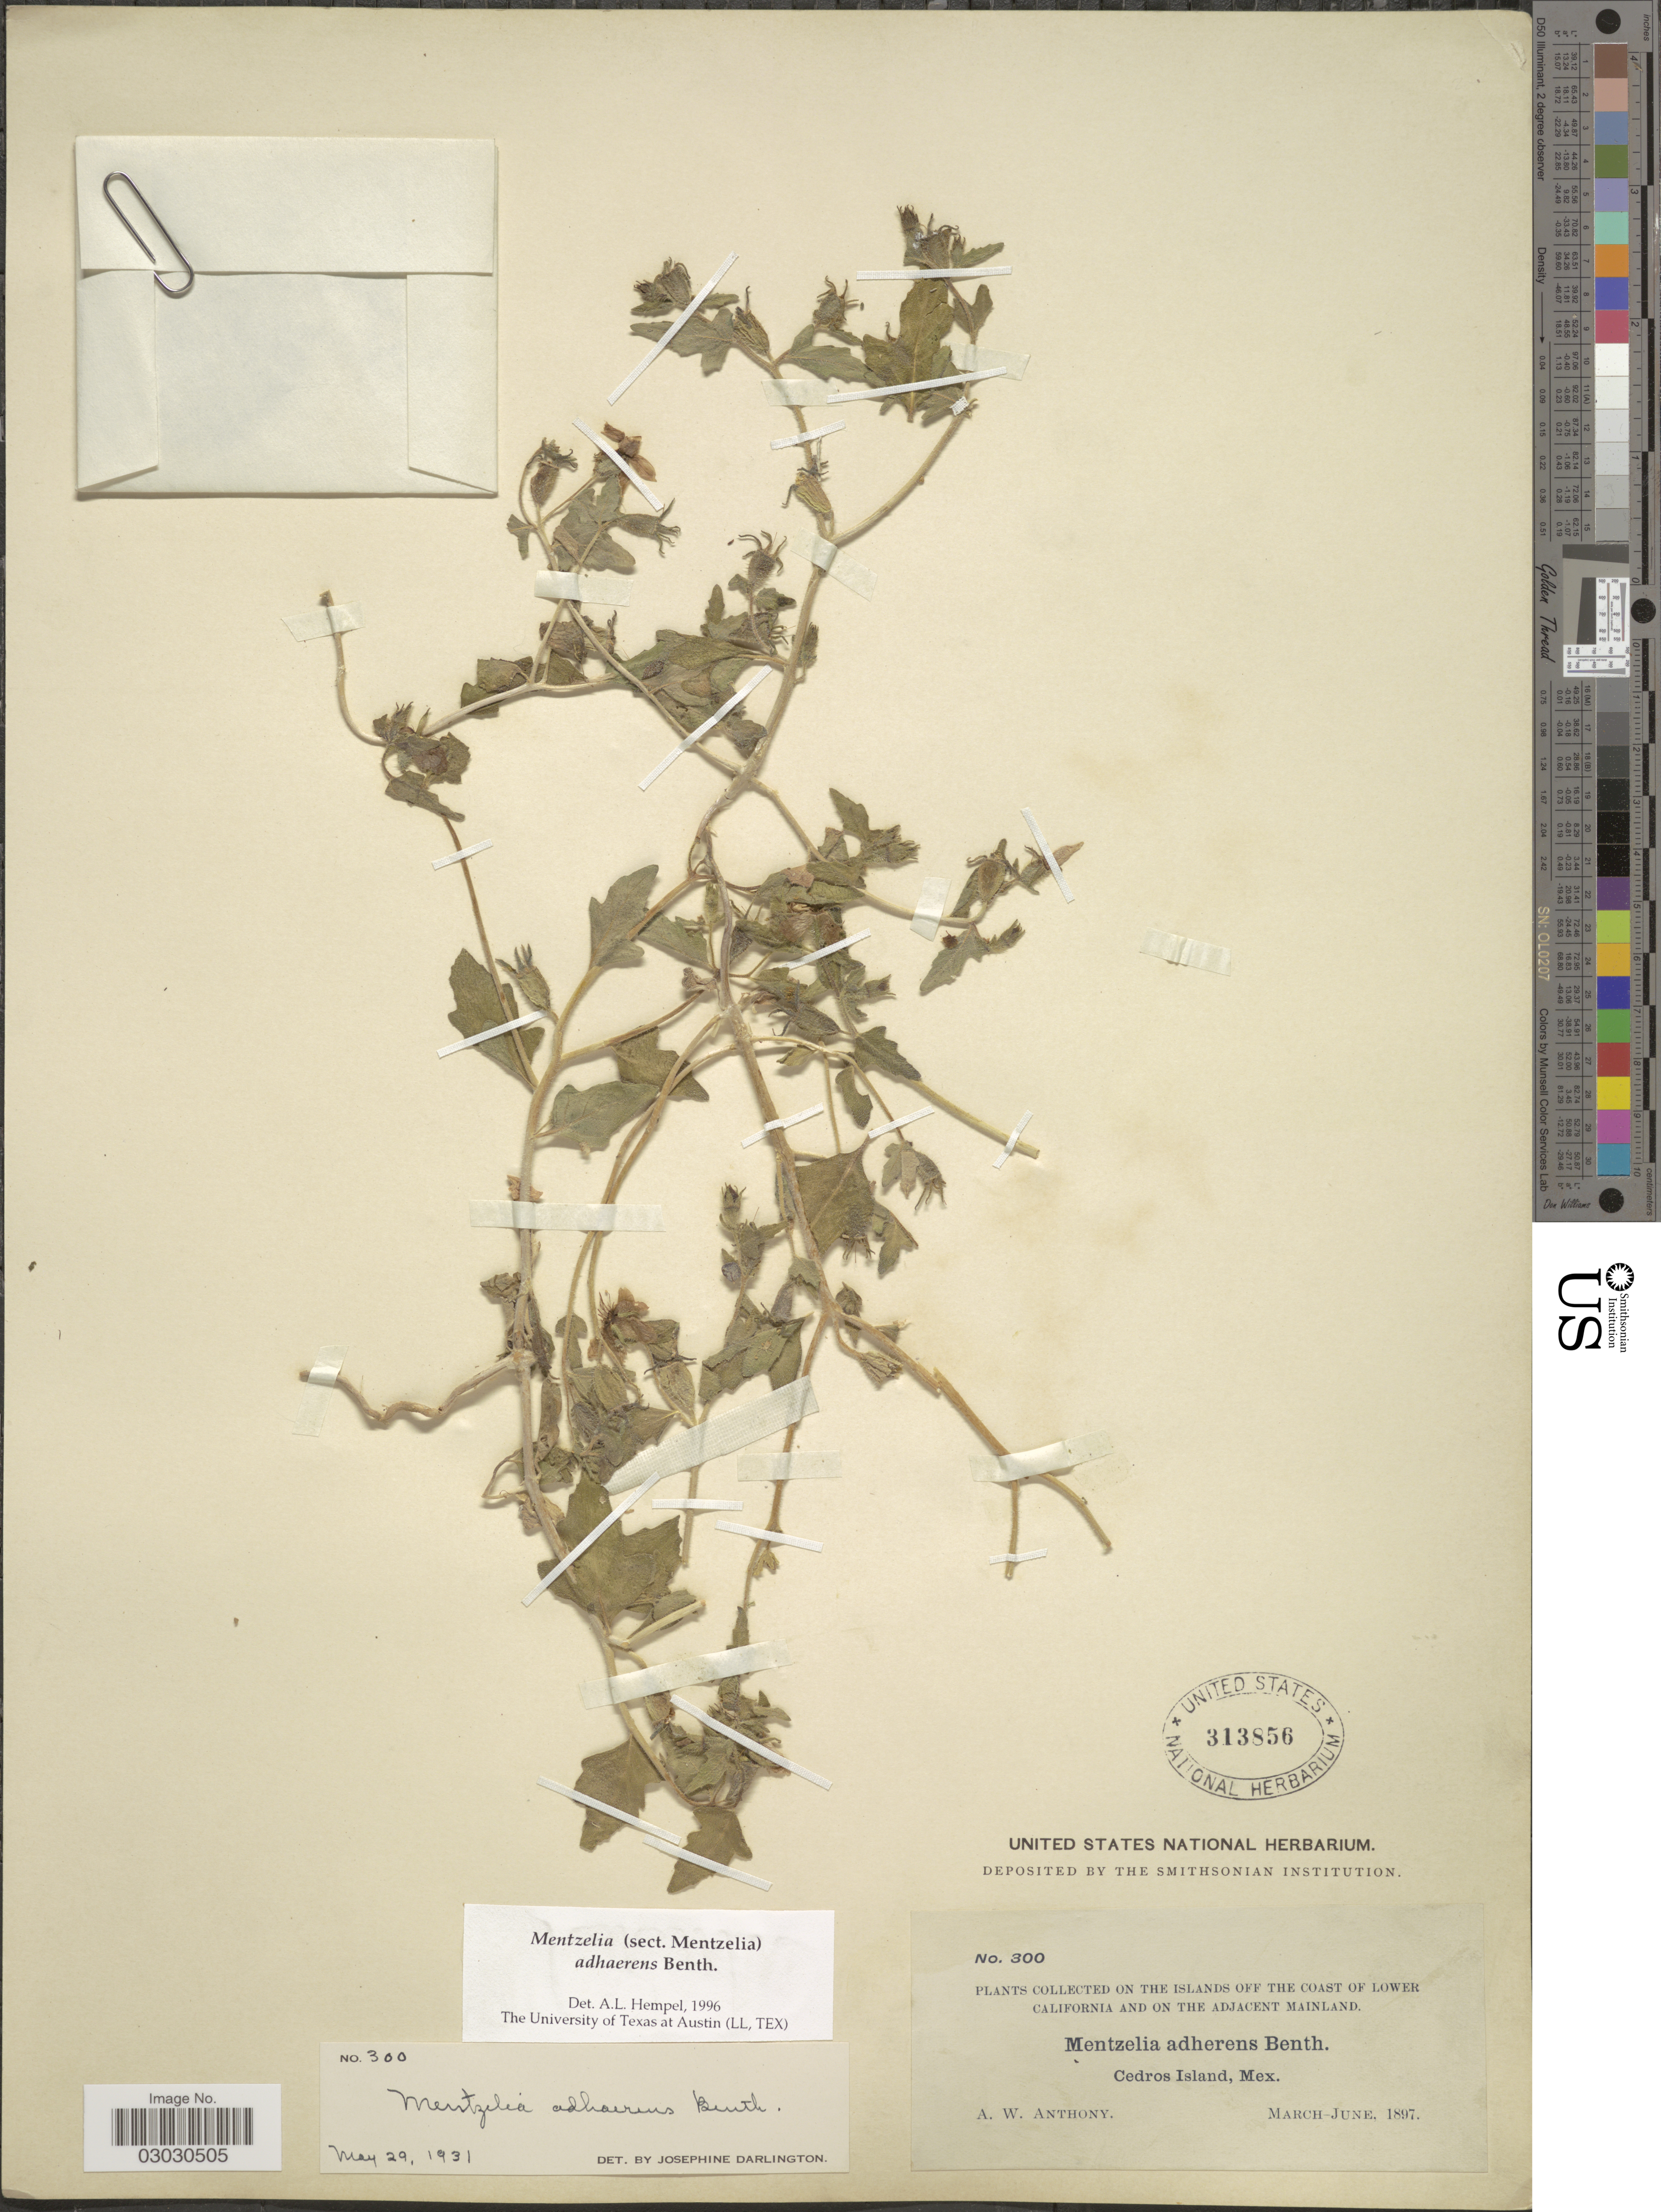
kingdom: Plantae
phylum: Tracheophyta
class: Magnoliopsida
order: Cornales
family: Loasaceae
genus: Mentzelia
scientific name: Mentzelia adhaerens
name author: Benth.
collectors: A. W. Anthony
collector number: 300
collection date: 1897-03/1897-06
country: Mexico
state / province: Baja California Norte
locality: On the islands off the coast of Lower California and on the adjacent mainland. Cedros Island.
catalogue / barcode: US 313856